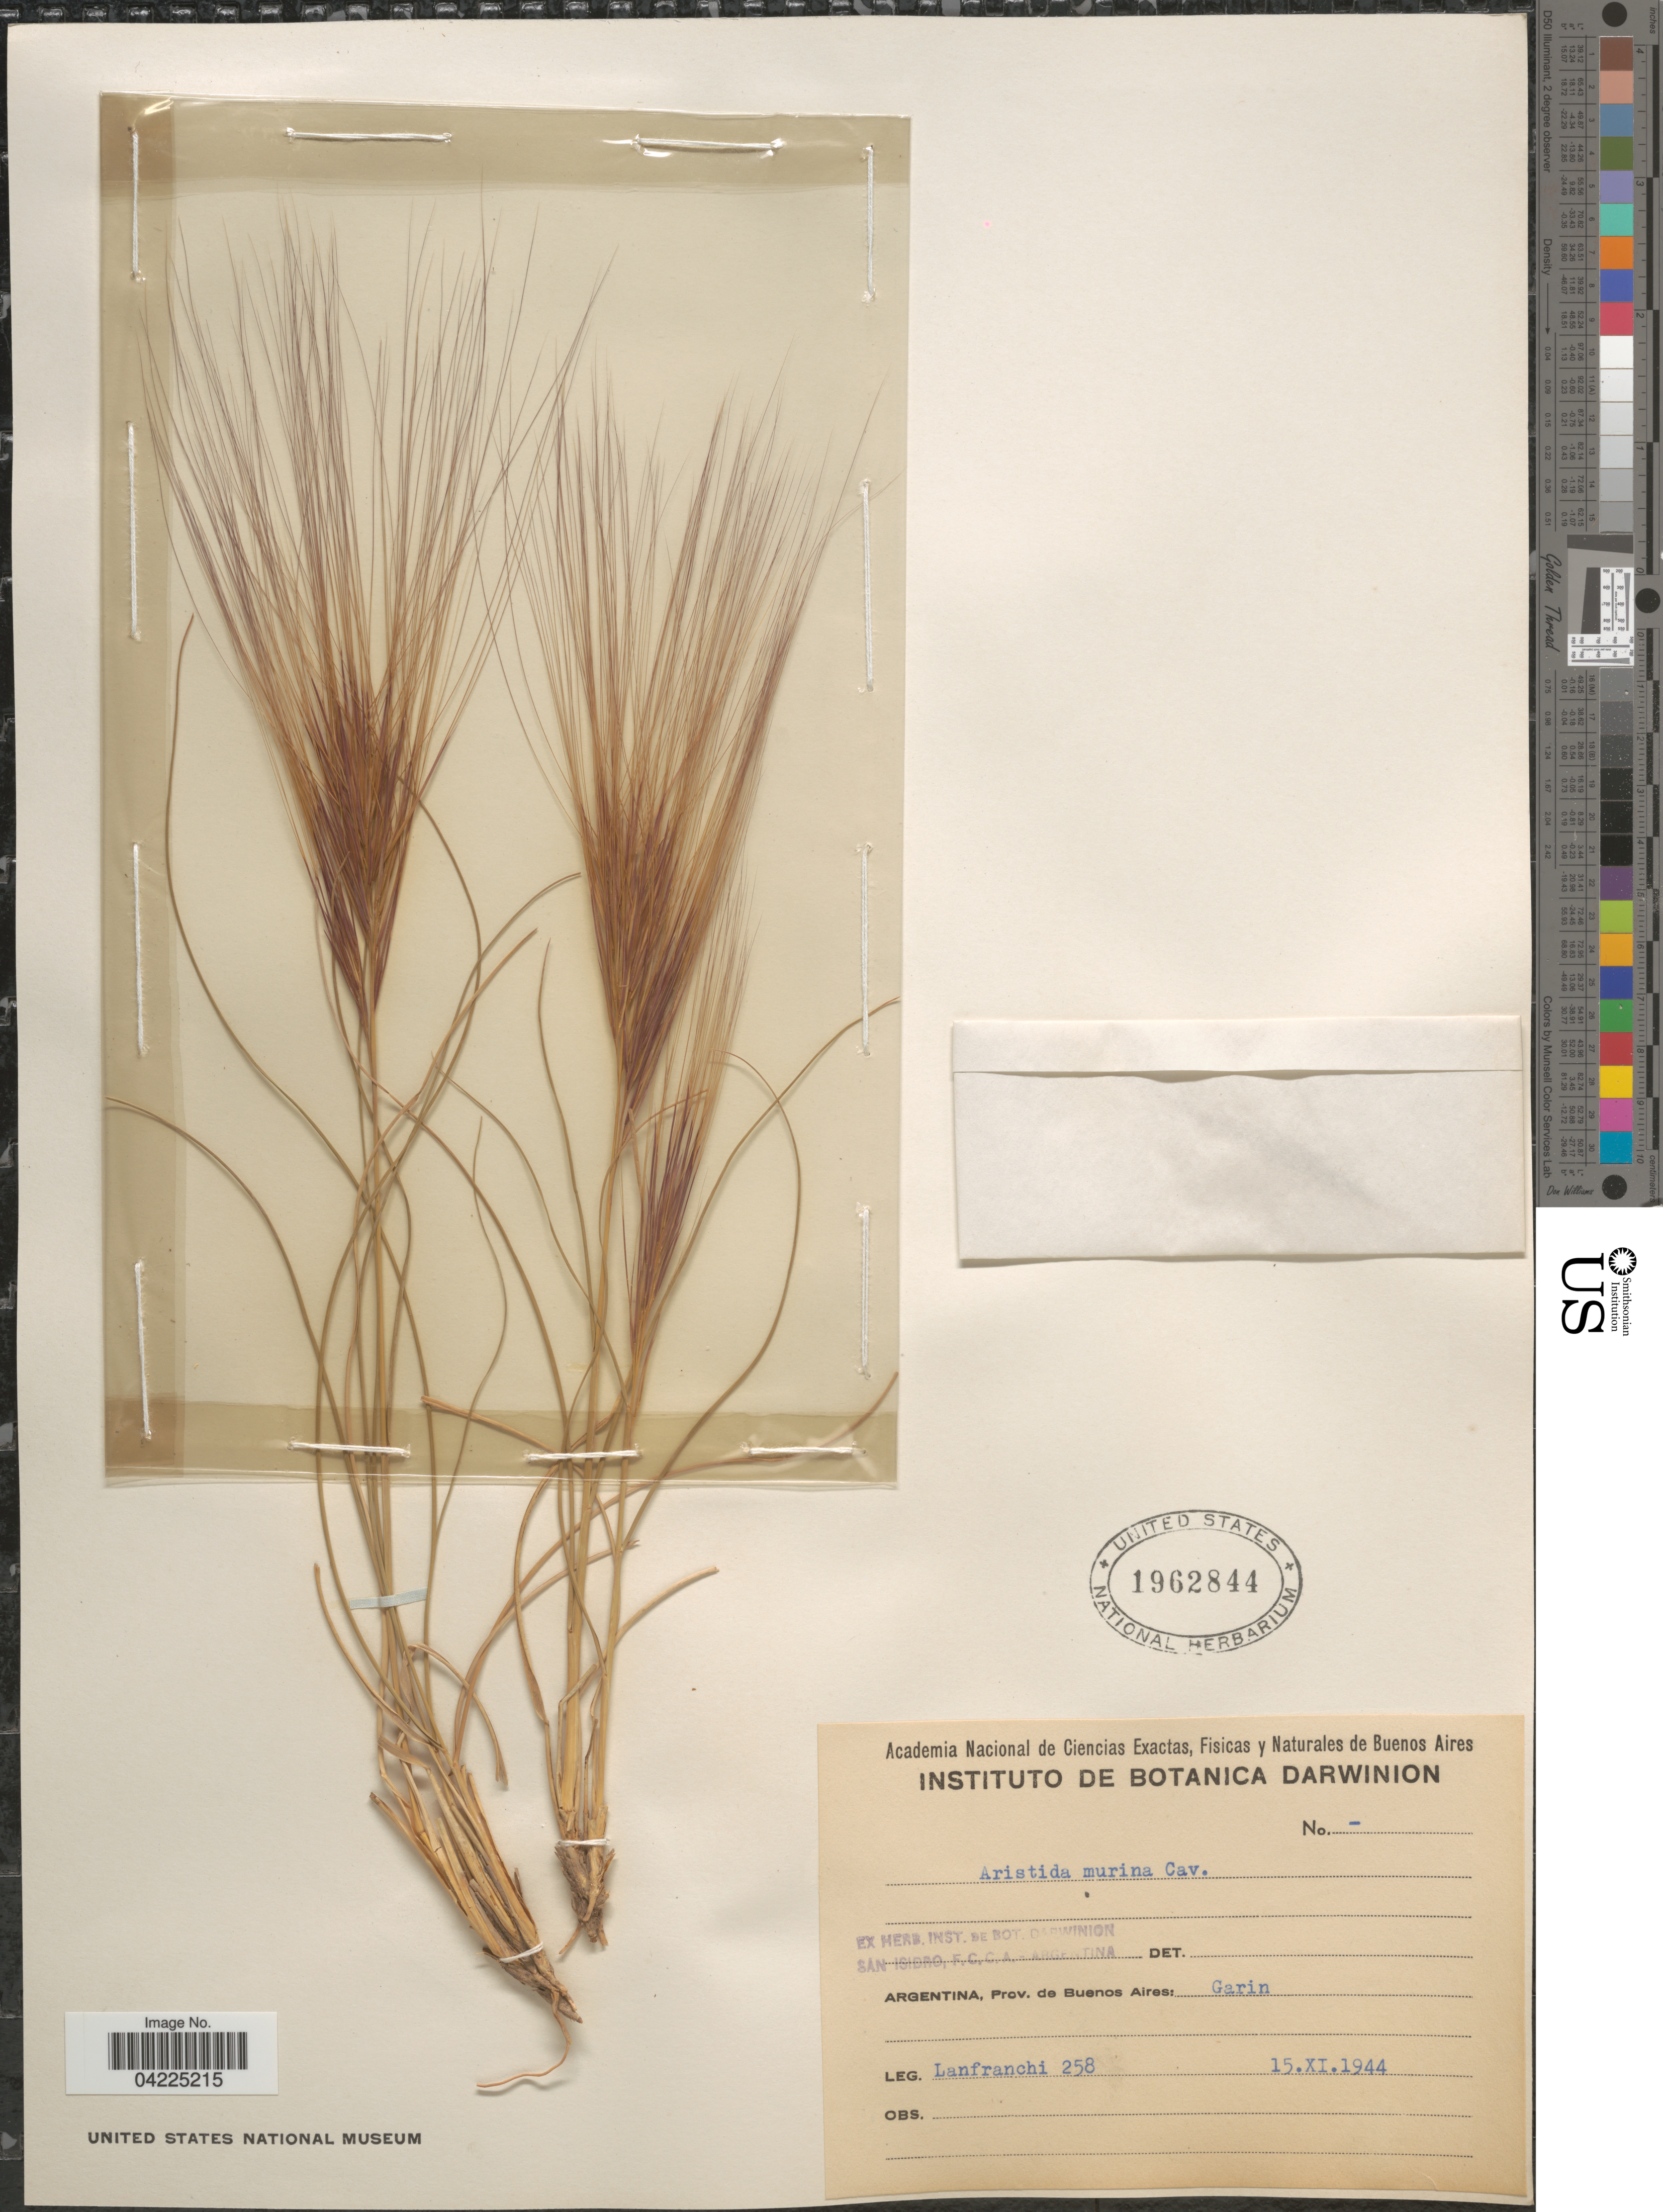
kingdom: Plantae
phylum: Tracheophyta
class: Liliopsida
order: Poales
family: Poaceae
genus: Aristida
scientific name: Aristida murina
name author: Cav.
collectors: Lanfranchi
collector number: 258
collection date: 1944-11-15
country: Argentina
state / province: Buenos Aires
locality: Garin.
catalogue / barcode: US 1962844